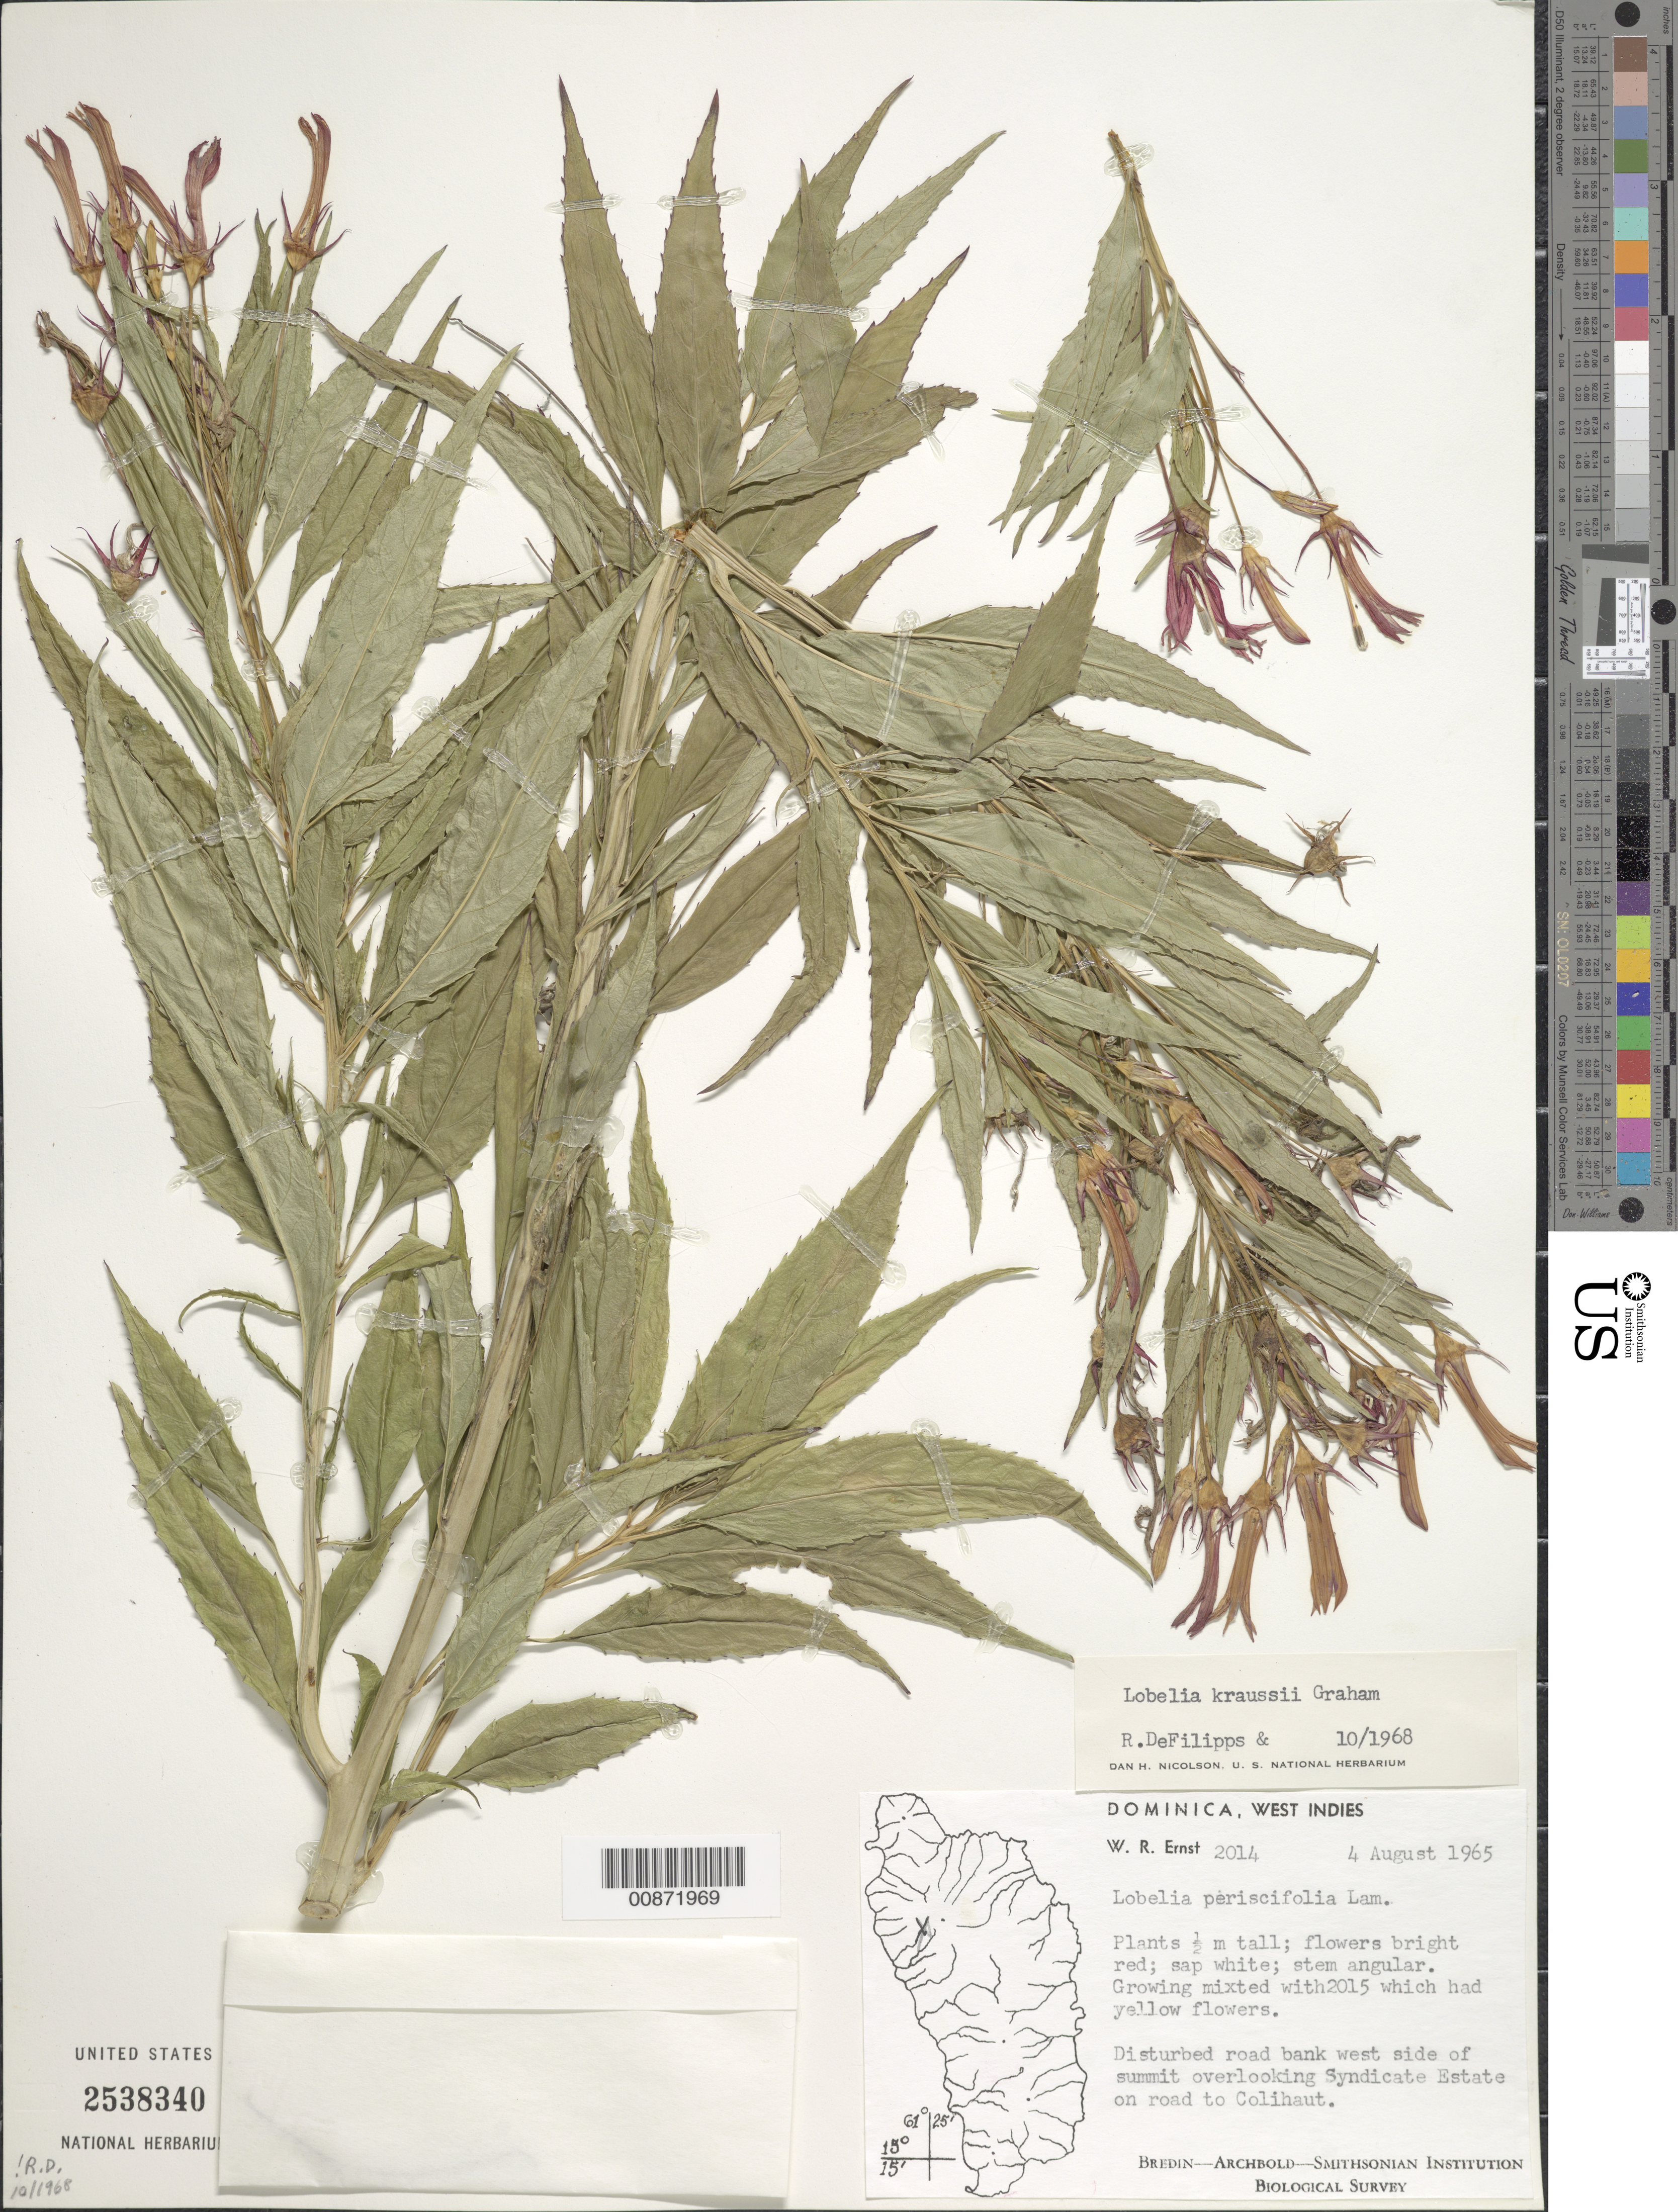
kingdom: Plantae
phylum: Tracheophyta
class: Magnoliopsida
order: Asterales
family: Campanulaceae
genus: Lobelia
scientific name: Lobelia kraussii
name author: Graham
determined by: Nicolson, D. H.; DeFilipps, R. A.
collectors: W. R. Ernst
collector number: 2014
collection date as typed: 04 Aug 1965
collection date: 1965-08-04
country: Dominica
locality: Road on west side of summit overlooking Syndicate Estate, on road to Colihaut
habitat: Disturbed road bank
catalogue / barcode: US 2538340